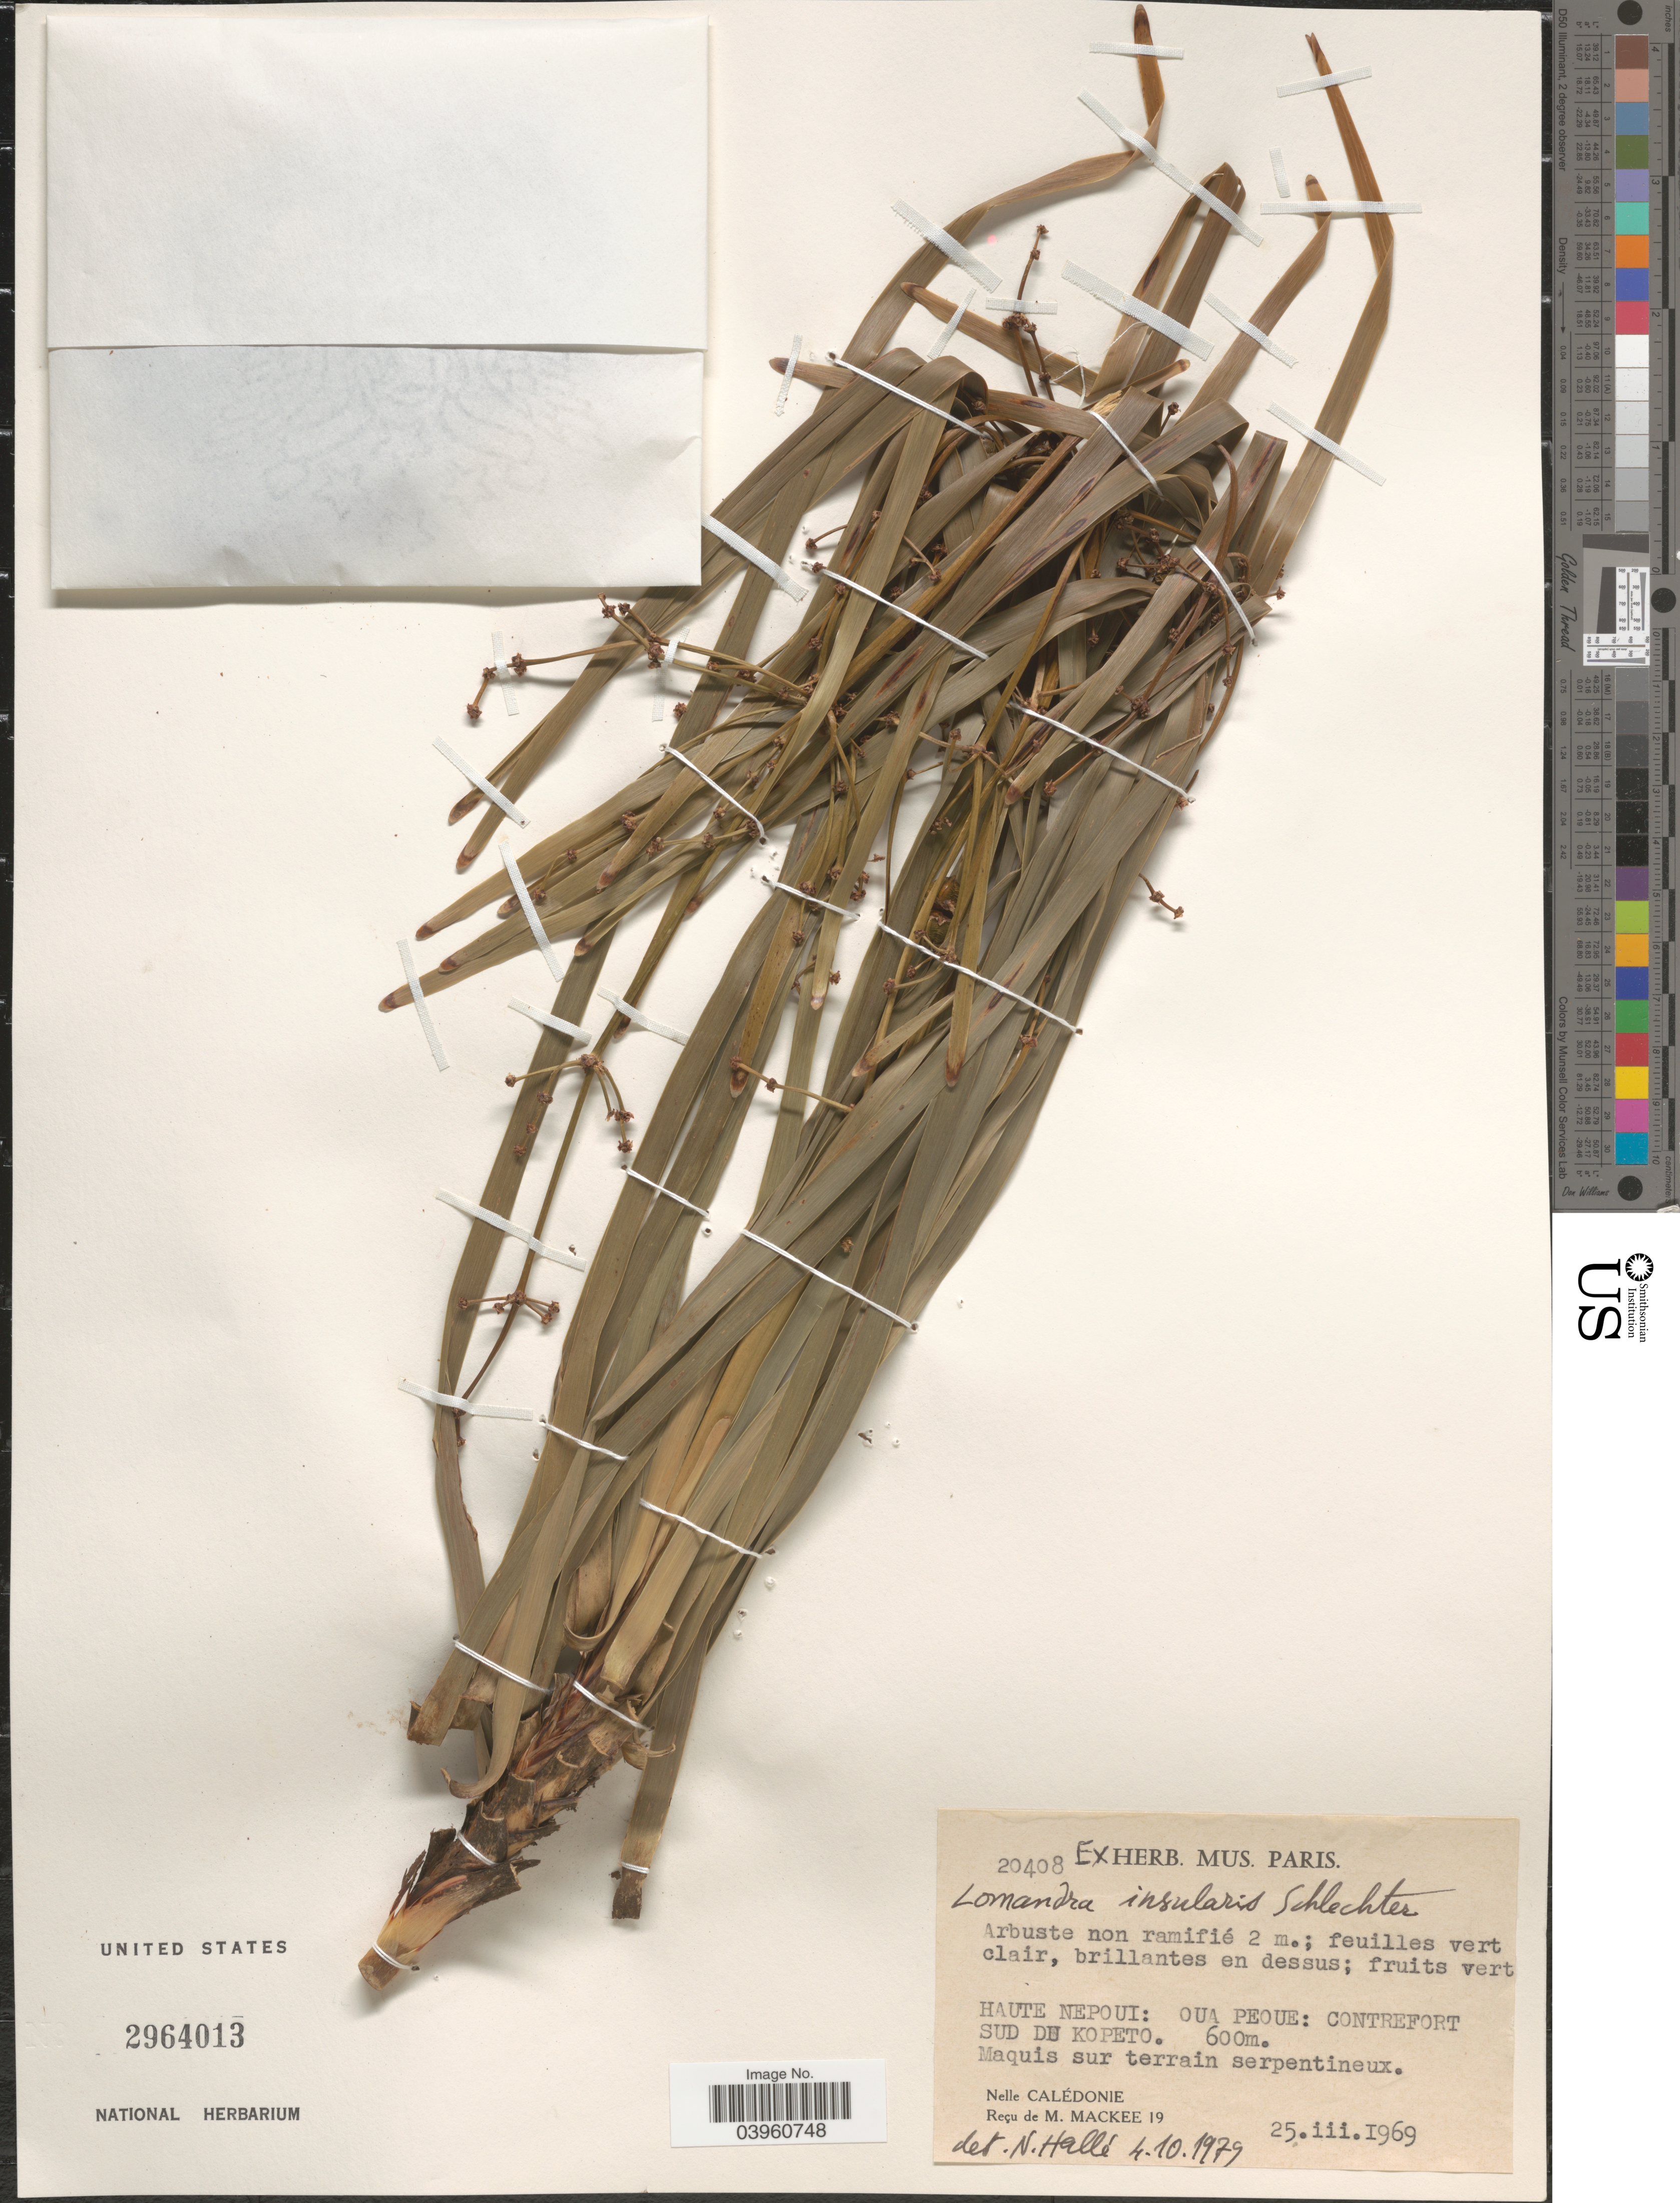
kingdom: Plantae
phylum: Tracheophyta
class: Liliopsida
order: Asparagales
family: Asparagaceae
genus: Lomandra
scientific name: Lomandra insularis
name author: Schltr.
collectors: M. Mackee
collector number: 19/20408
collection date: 1969-03-25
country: New Caledonia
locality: Haute Nepoui: Oua Peoue: Contrefort sud de Kopeto. Nelle Calédonie.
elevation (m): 600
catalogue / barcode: US 2964013